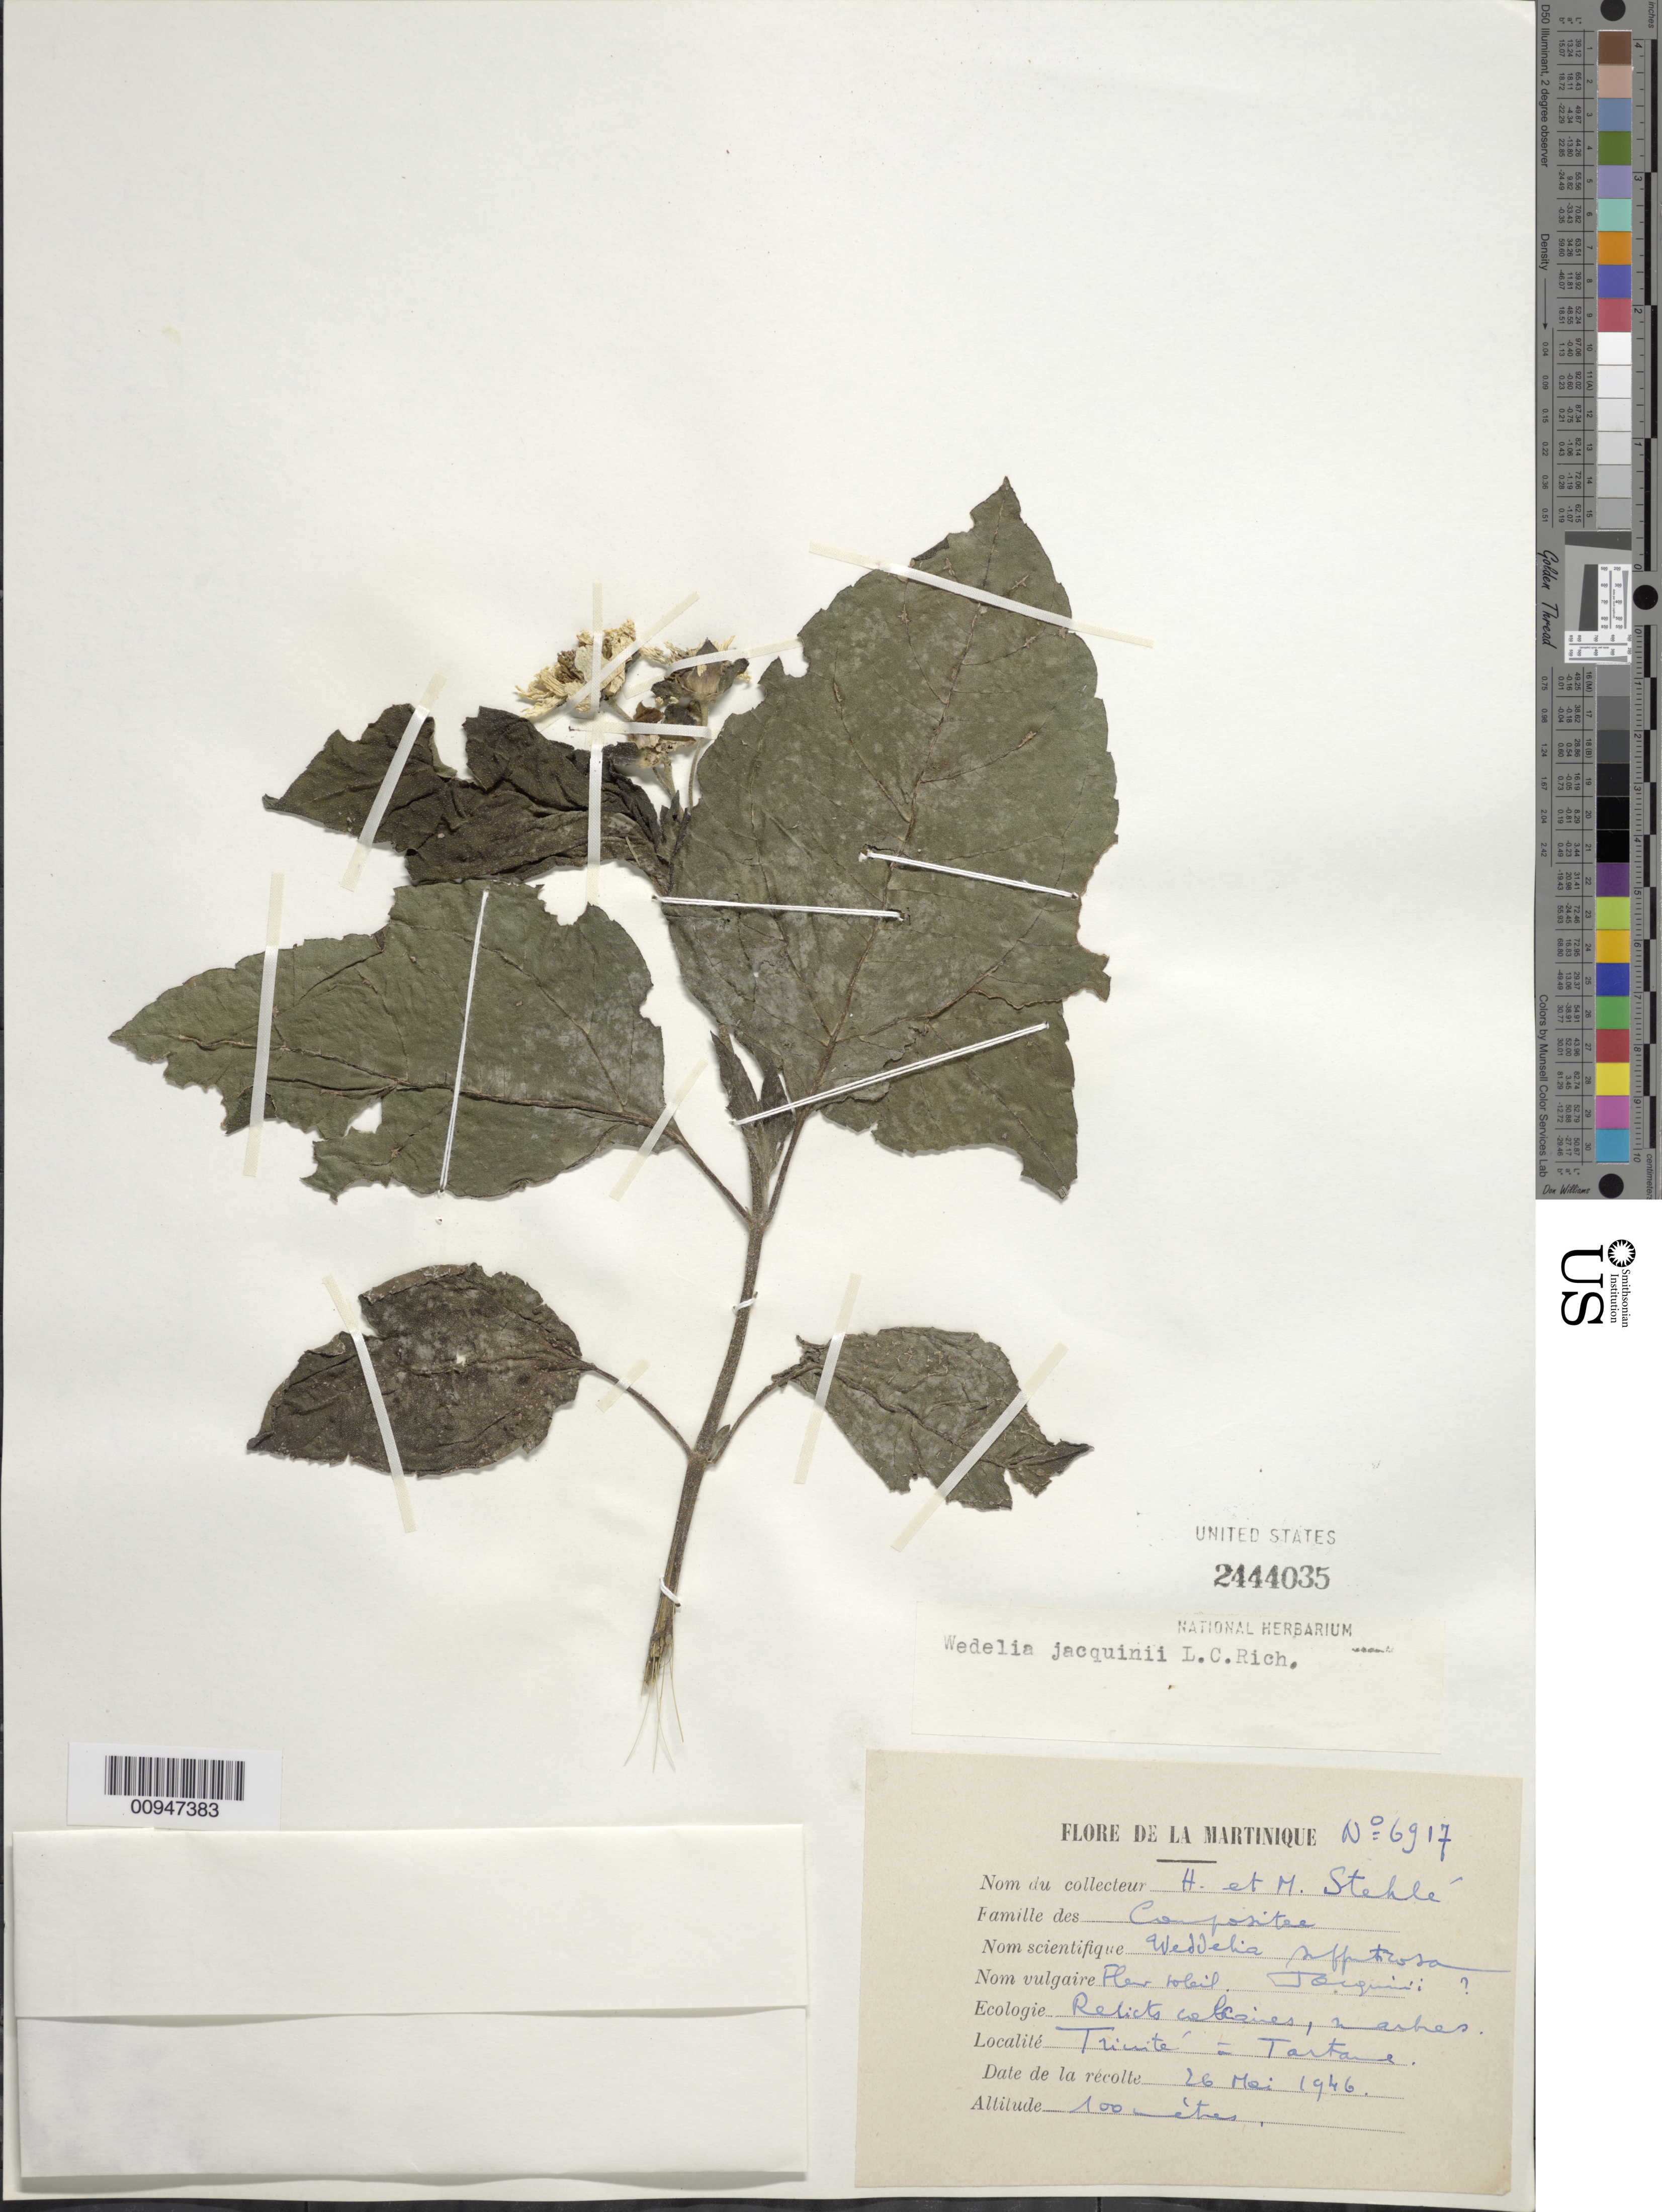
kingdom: Plantae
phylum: Tracheophyta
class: Magnoliopsida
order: Asterales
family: Asteraceae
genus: Wedelia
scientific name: Wedelia calycina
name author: Rich.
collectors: H. Stehlé & M. Stehlé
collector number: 6917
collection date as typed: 26 May 1946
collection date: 1946-05-26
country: Martinique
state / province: La Trinité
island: Martinique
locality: "Trinité a Tarta"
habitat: Relicks calcaires, marshes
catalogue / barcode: US 2444035